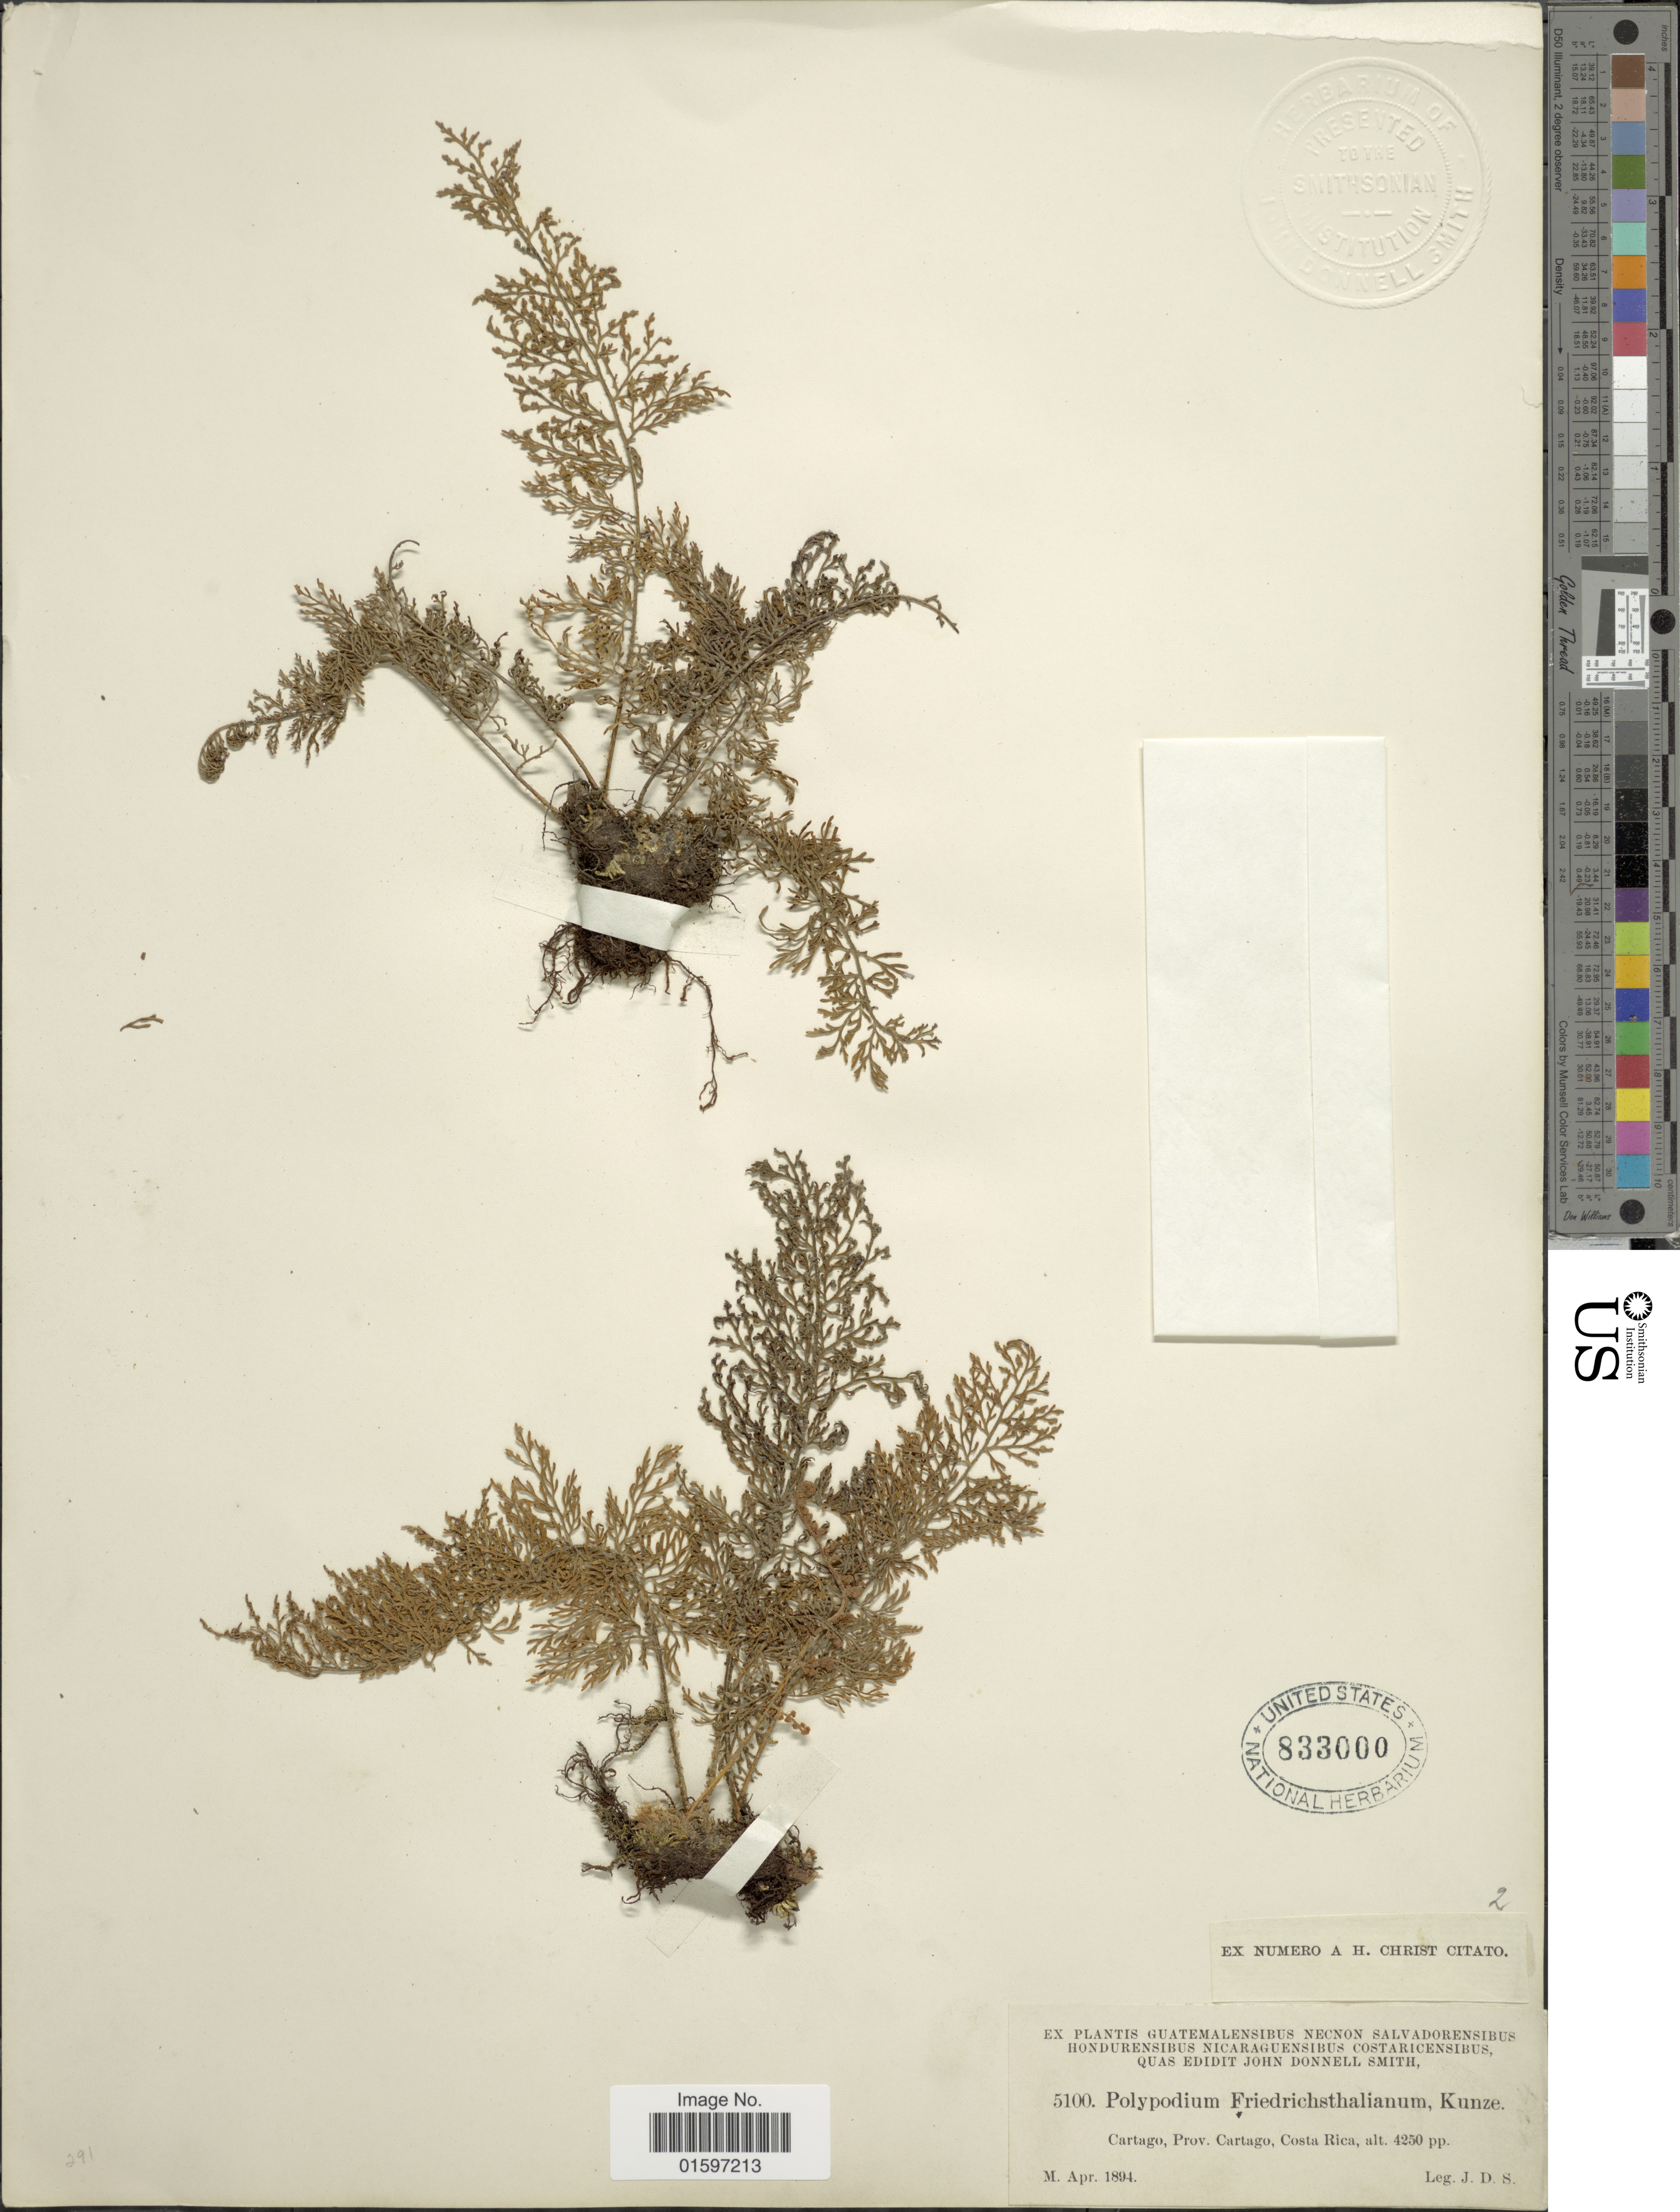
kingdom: Plantae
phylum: Tracheophyta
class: Polypodiopsida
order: Polypodiales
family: Polypodiaceae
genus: Pleopeltis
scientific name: Pleopeltis friedrichsthaliana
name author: (Kunze)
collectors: J. Donnell Smith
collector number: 5100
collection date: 1894-04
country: Costa Rica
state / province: Cartago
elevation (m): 1295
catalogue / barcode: US 833000